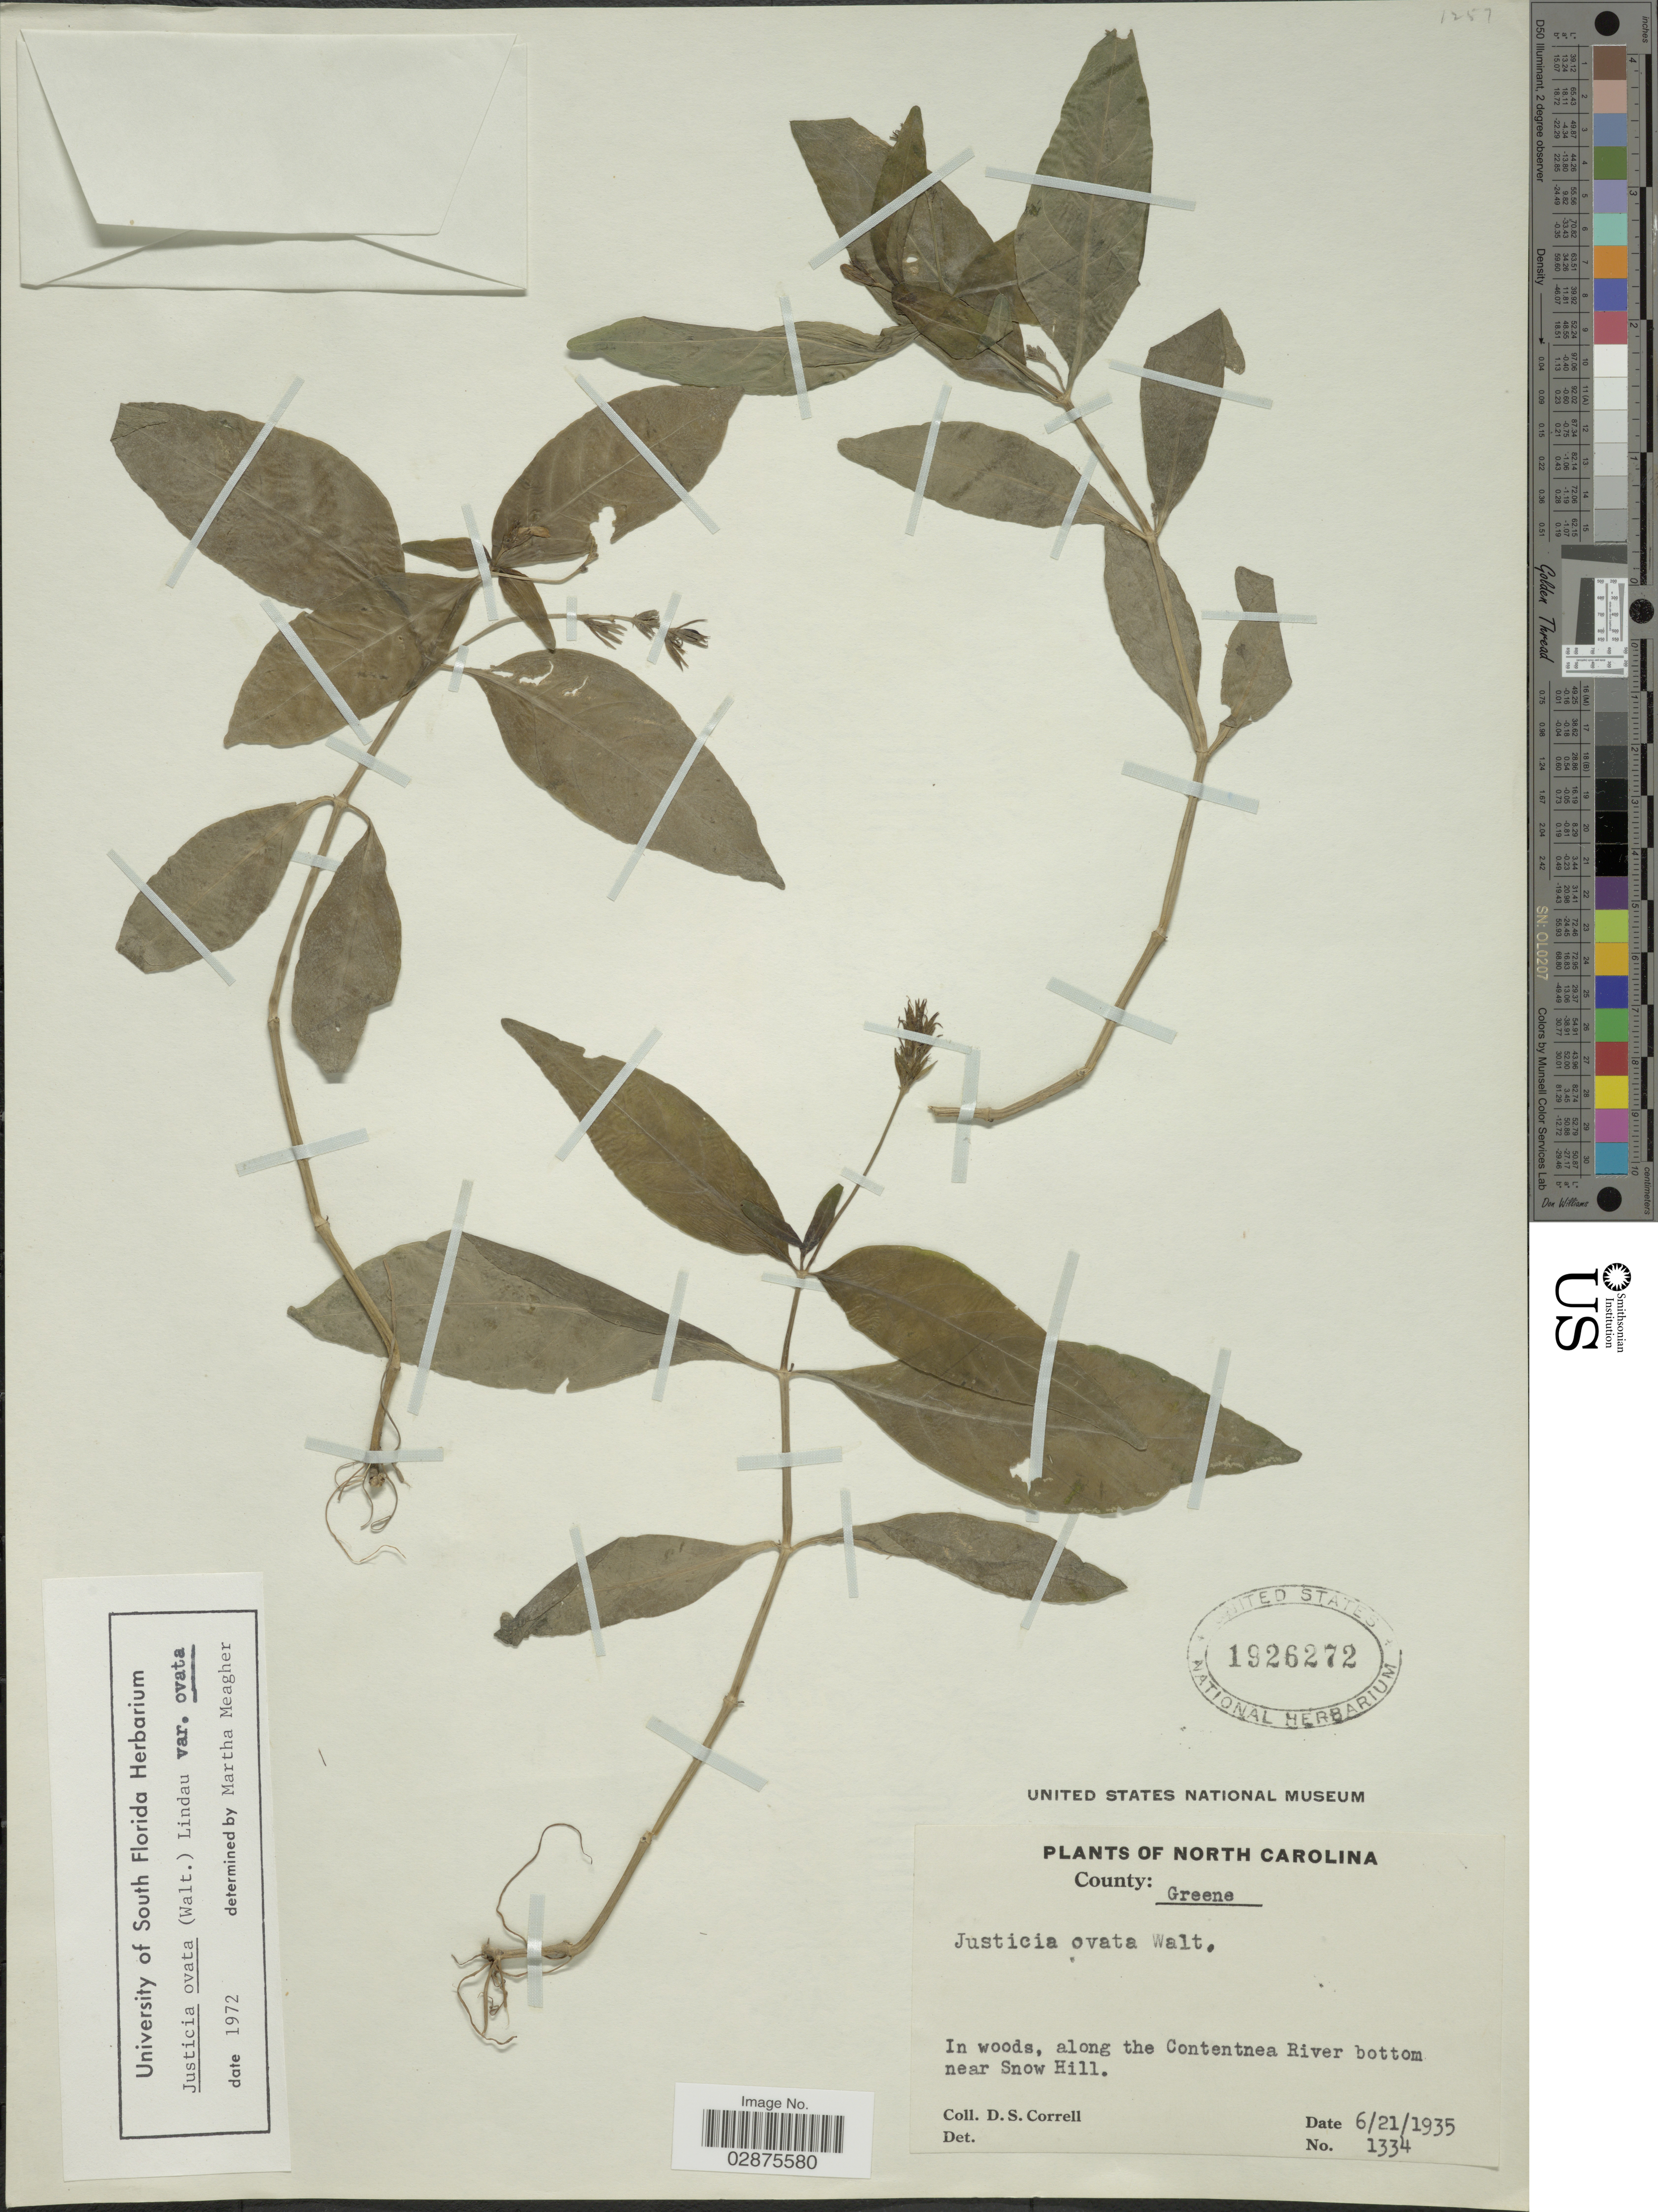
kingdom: Plantae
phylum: Tracheophyta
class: Magnoliopsida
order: Lamiales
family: Acanthaceae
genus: Justicia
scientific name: Justicia ovata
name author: E. Mey.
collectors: D. S. Correll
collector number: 1334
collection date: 1935-06-21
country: United States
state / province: North Carolina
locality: County: Greene. In woods, along the Contentnea River bottom near Snow Hill.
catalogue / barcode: US 1926272